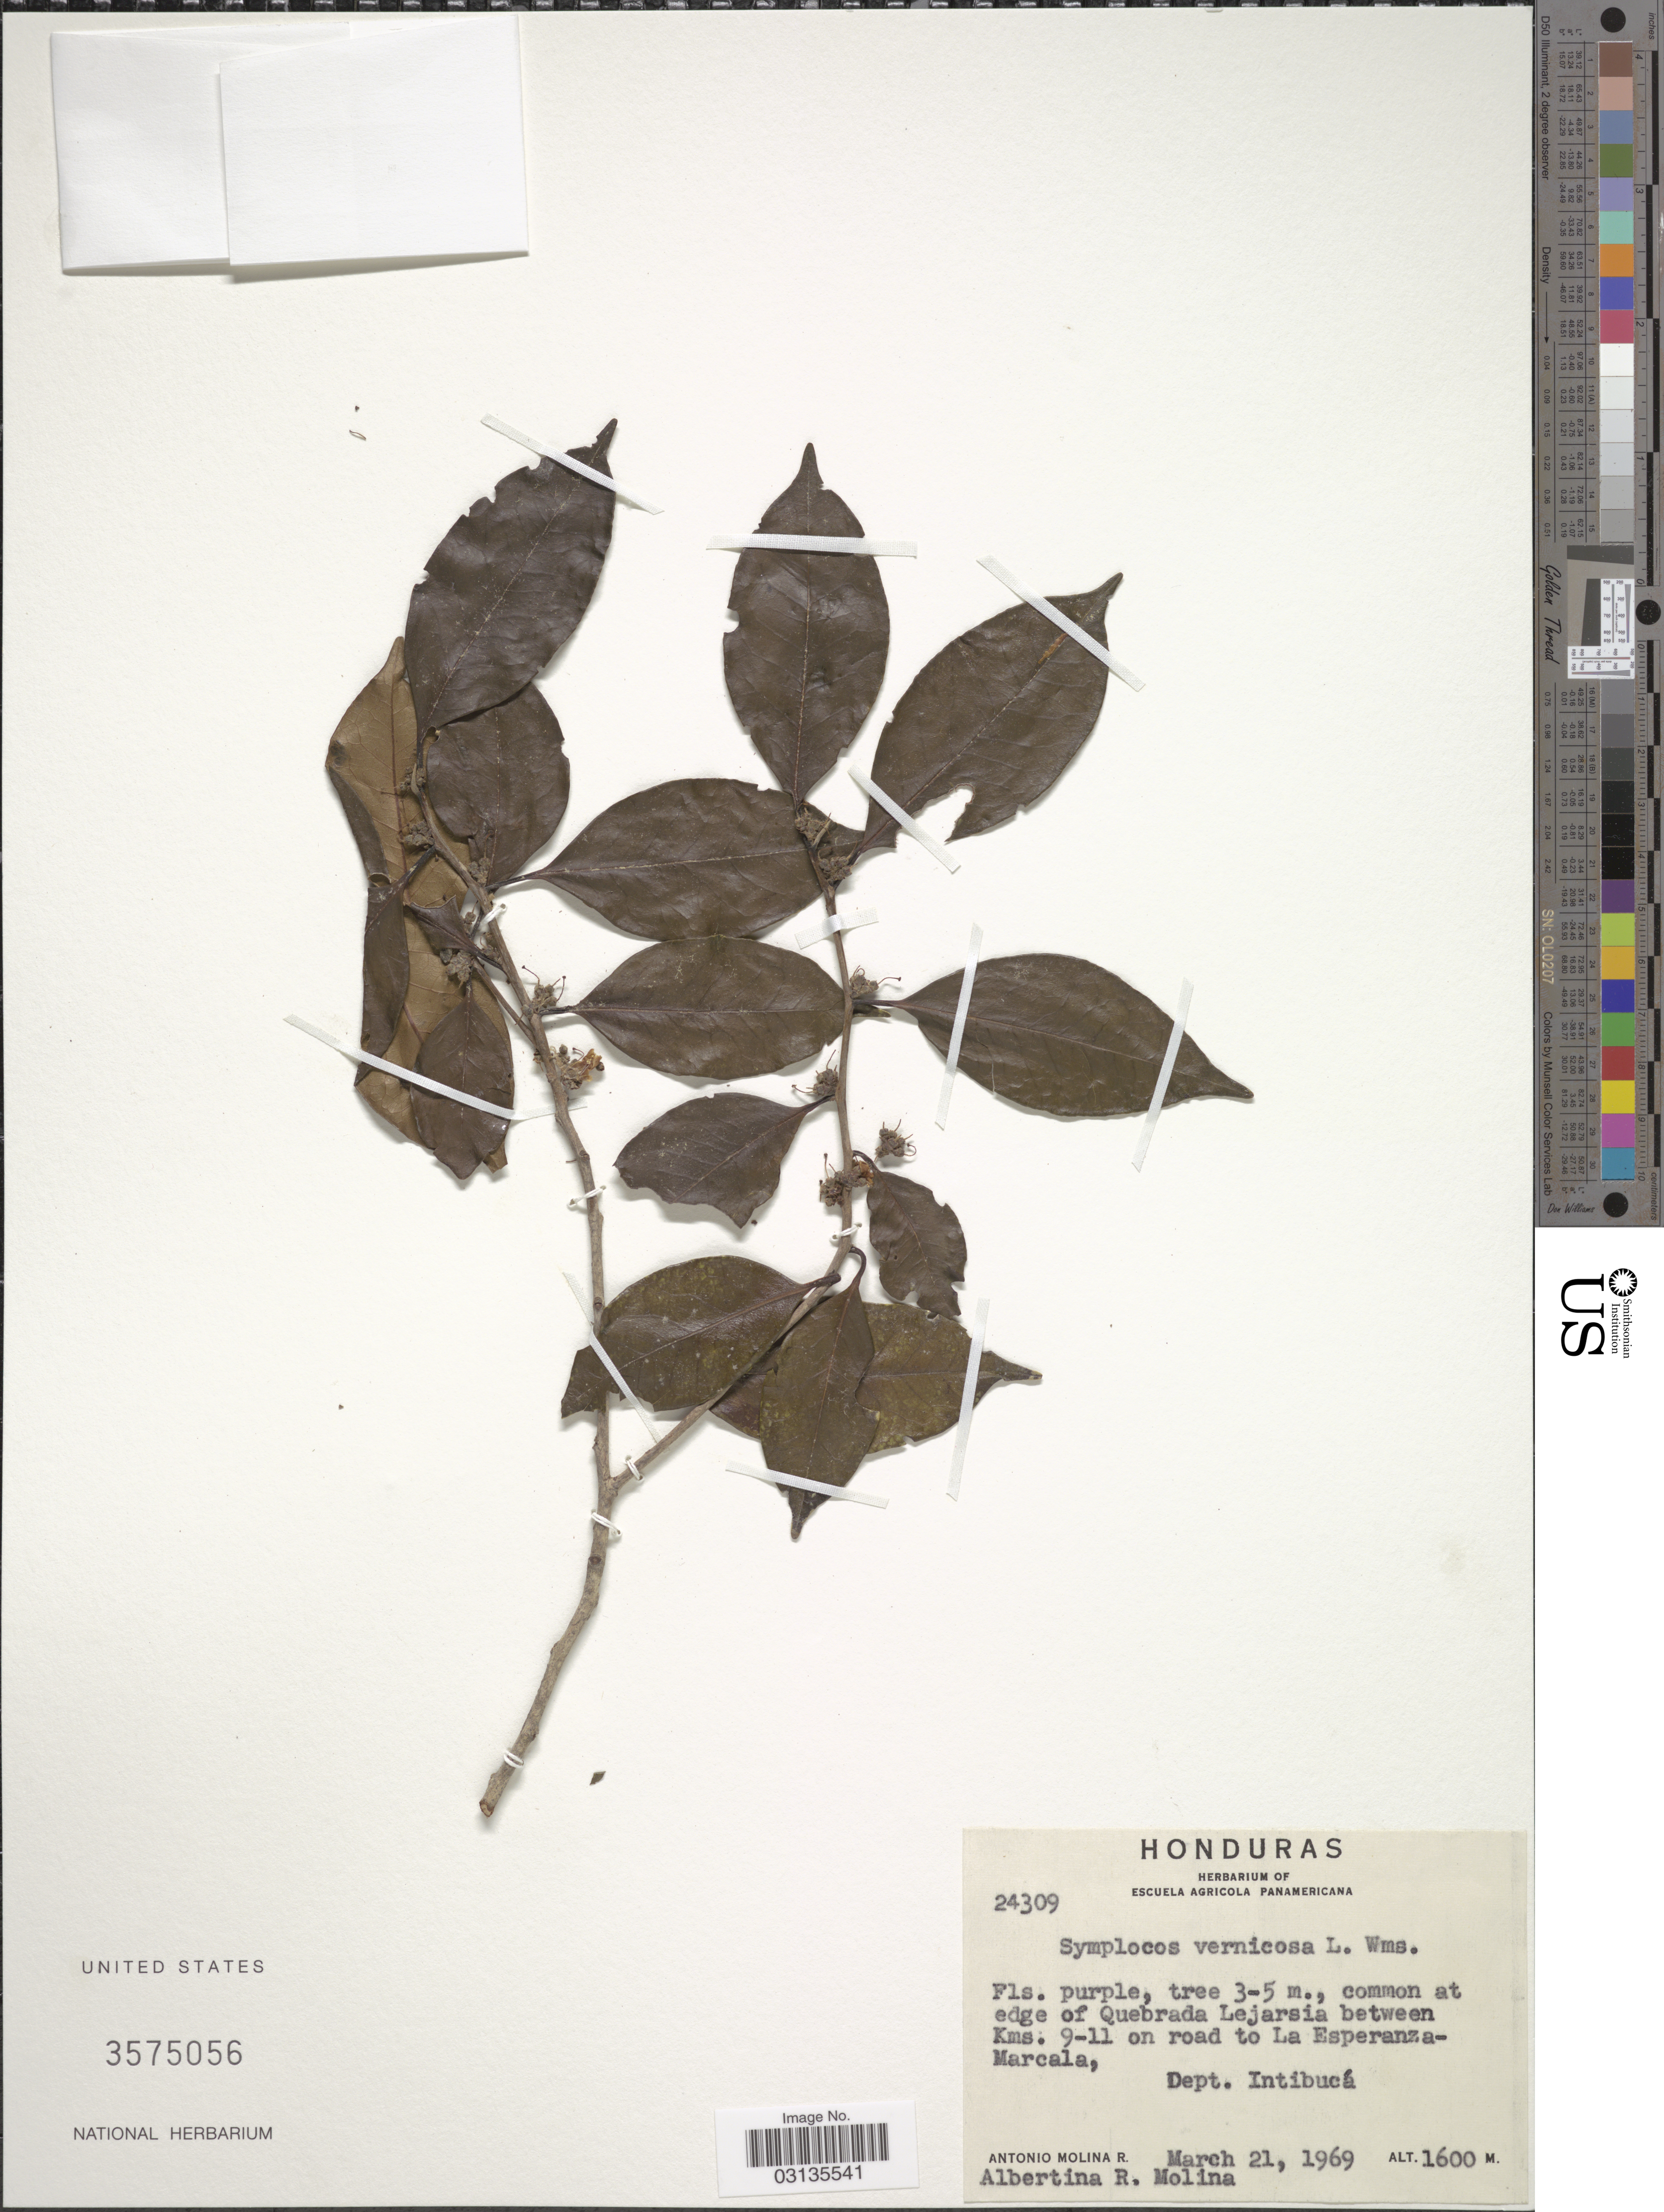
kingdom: Plantae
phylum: Tracheophyta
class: Magnoliopsida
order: Ericales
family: Symplocaceae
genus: Symplocos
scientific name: Symplocos vernicosa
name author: L.O. Williams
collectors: A. Molina R. & A. R. Molina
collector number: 24309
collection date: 1969-03-21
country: Honduras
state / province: Intibuca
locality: Edge of Quebrada Lejarsia between Kms. 9-11 on road to La Esperanza-Marcala, Dept. Intibucá.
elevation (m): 1600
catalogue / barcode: US 3575056